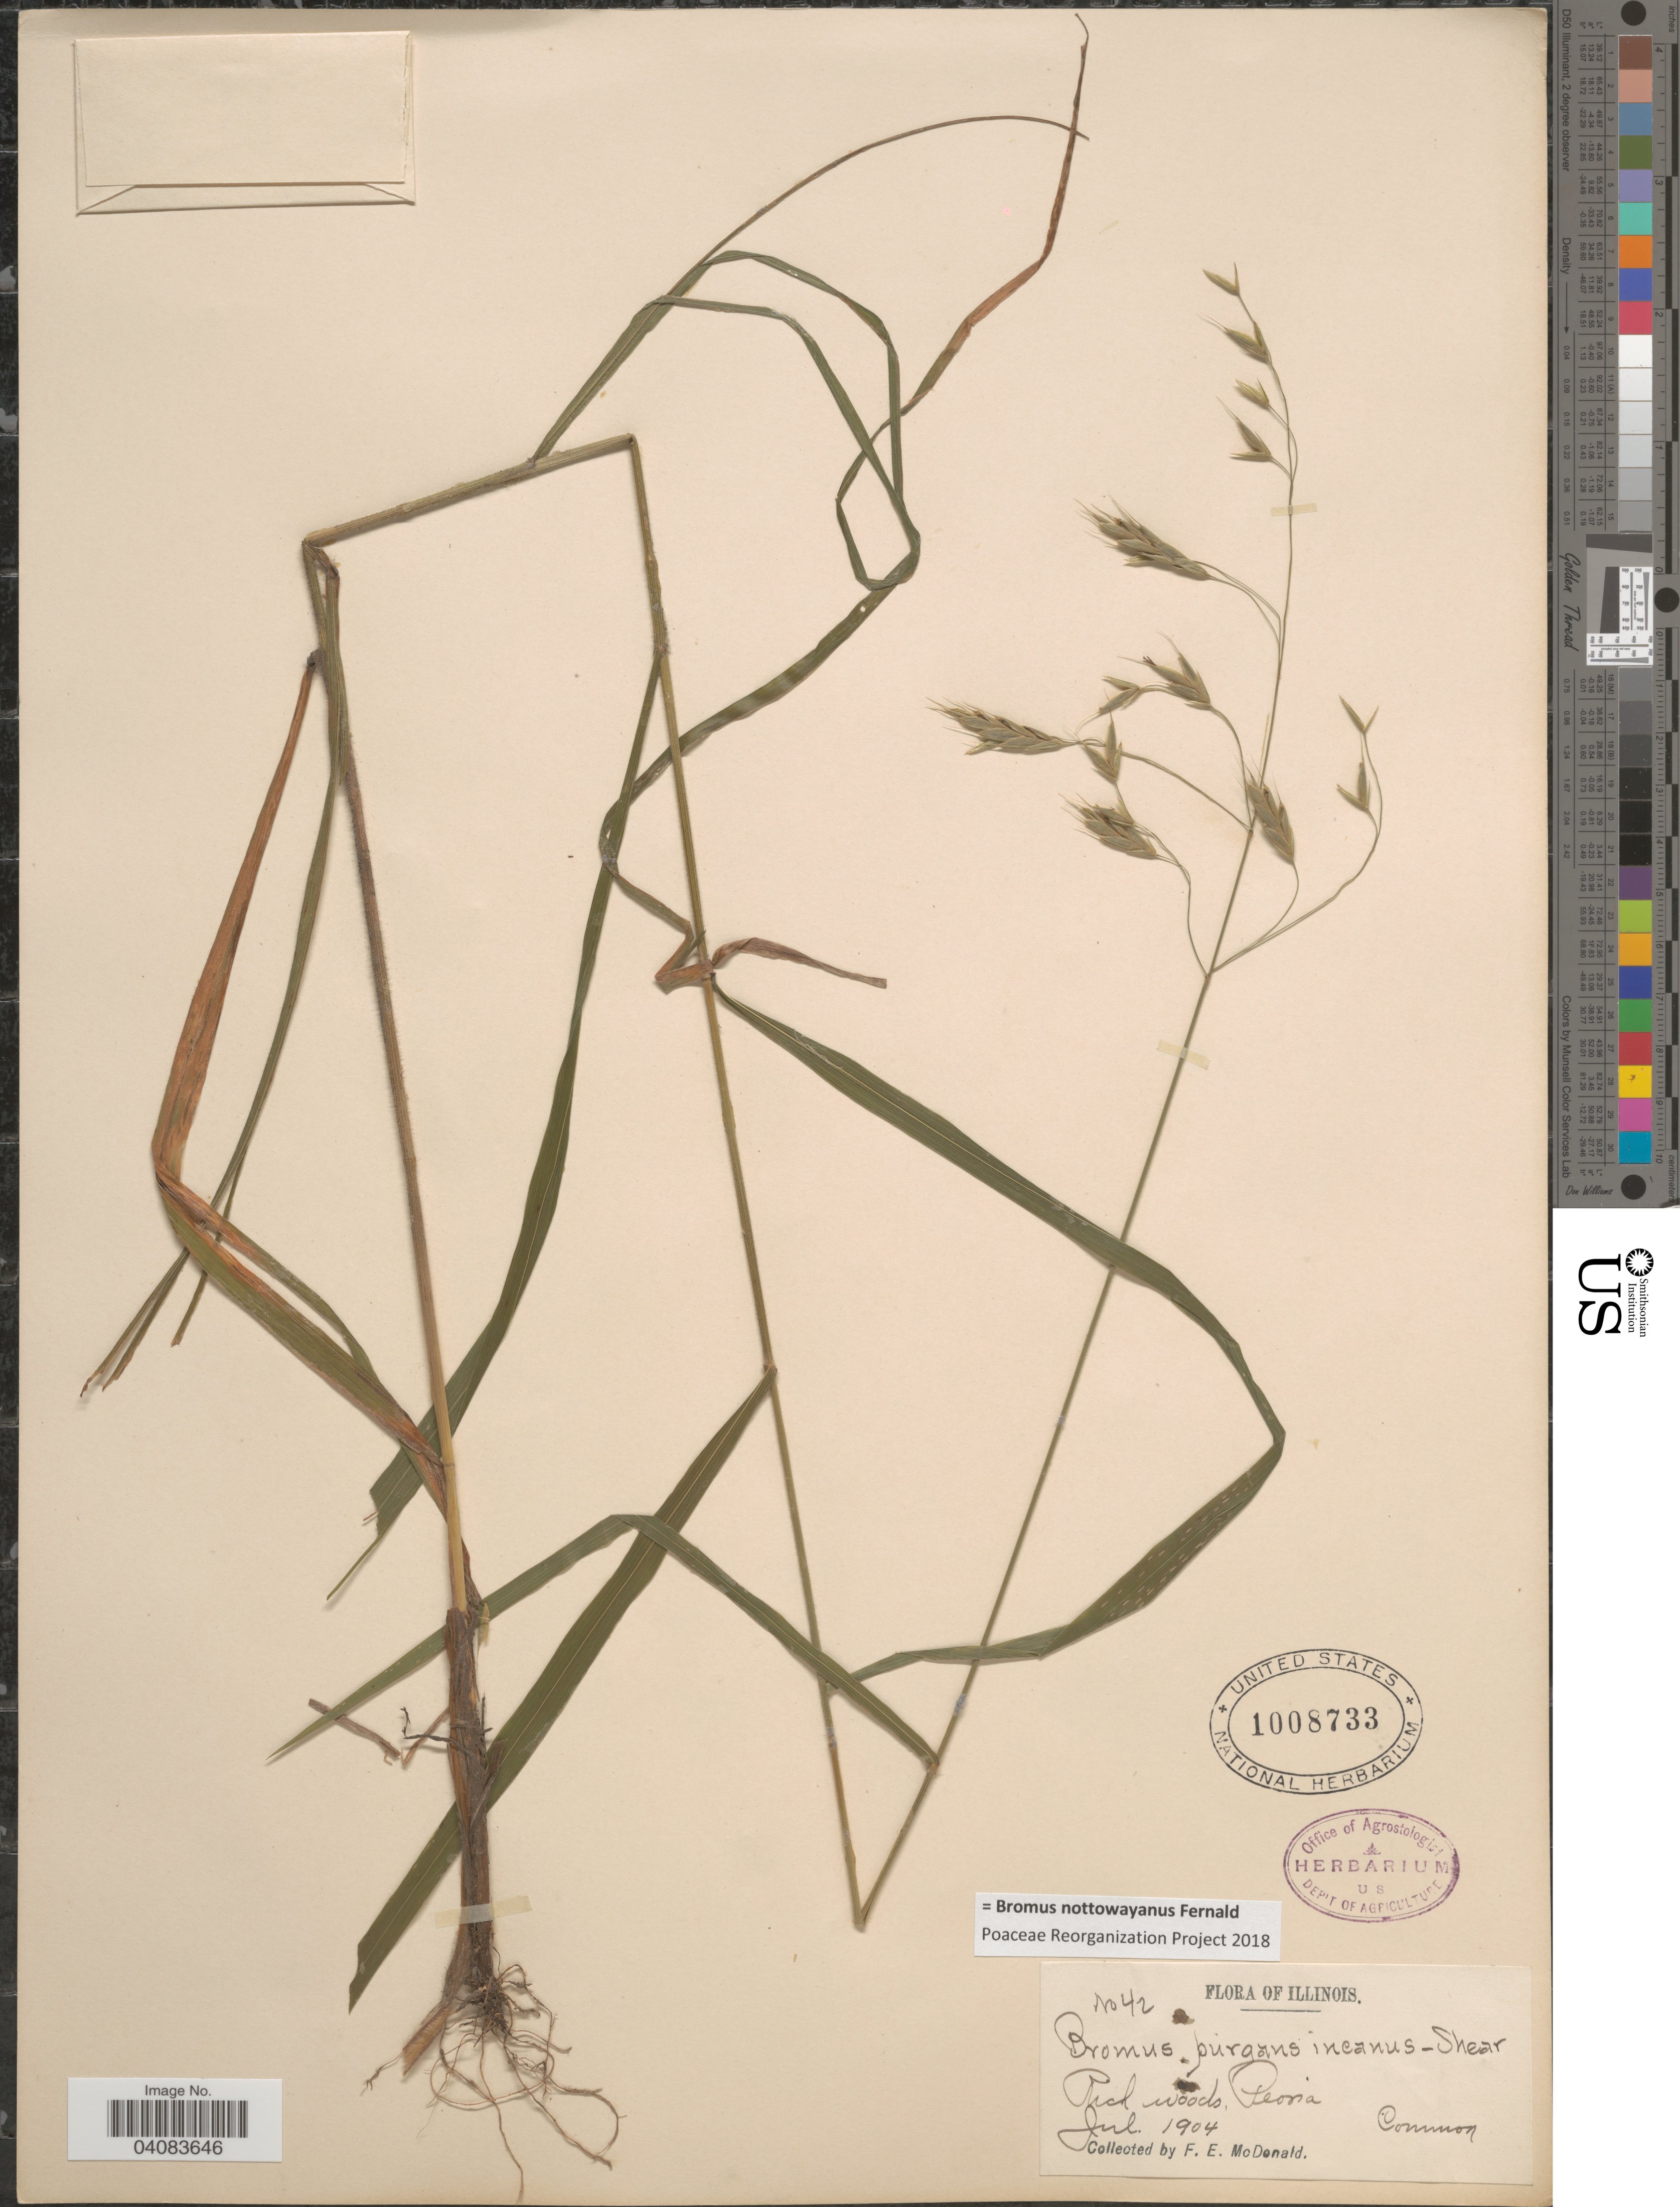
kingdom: Plantae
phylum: Tracheophyta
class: Liliopsida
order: Poales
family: Poaceae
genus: Bromus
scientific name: Bromus nottawayanus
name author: Fernald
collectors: F. E. McDonald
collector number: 42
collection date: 1904-07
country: United States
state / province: Illinois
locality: Peoria.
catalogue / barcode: US 1008733